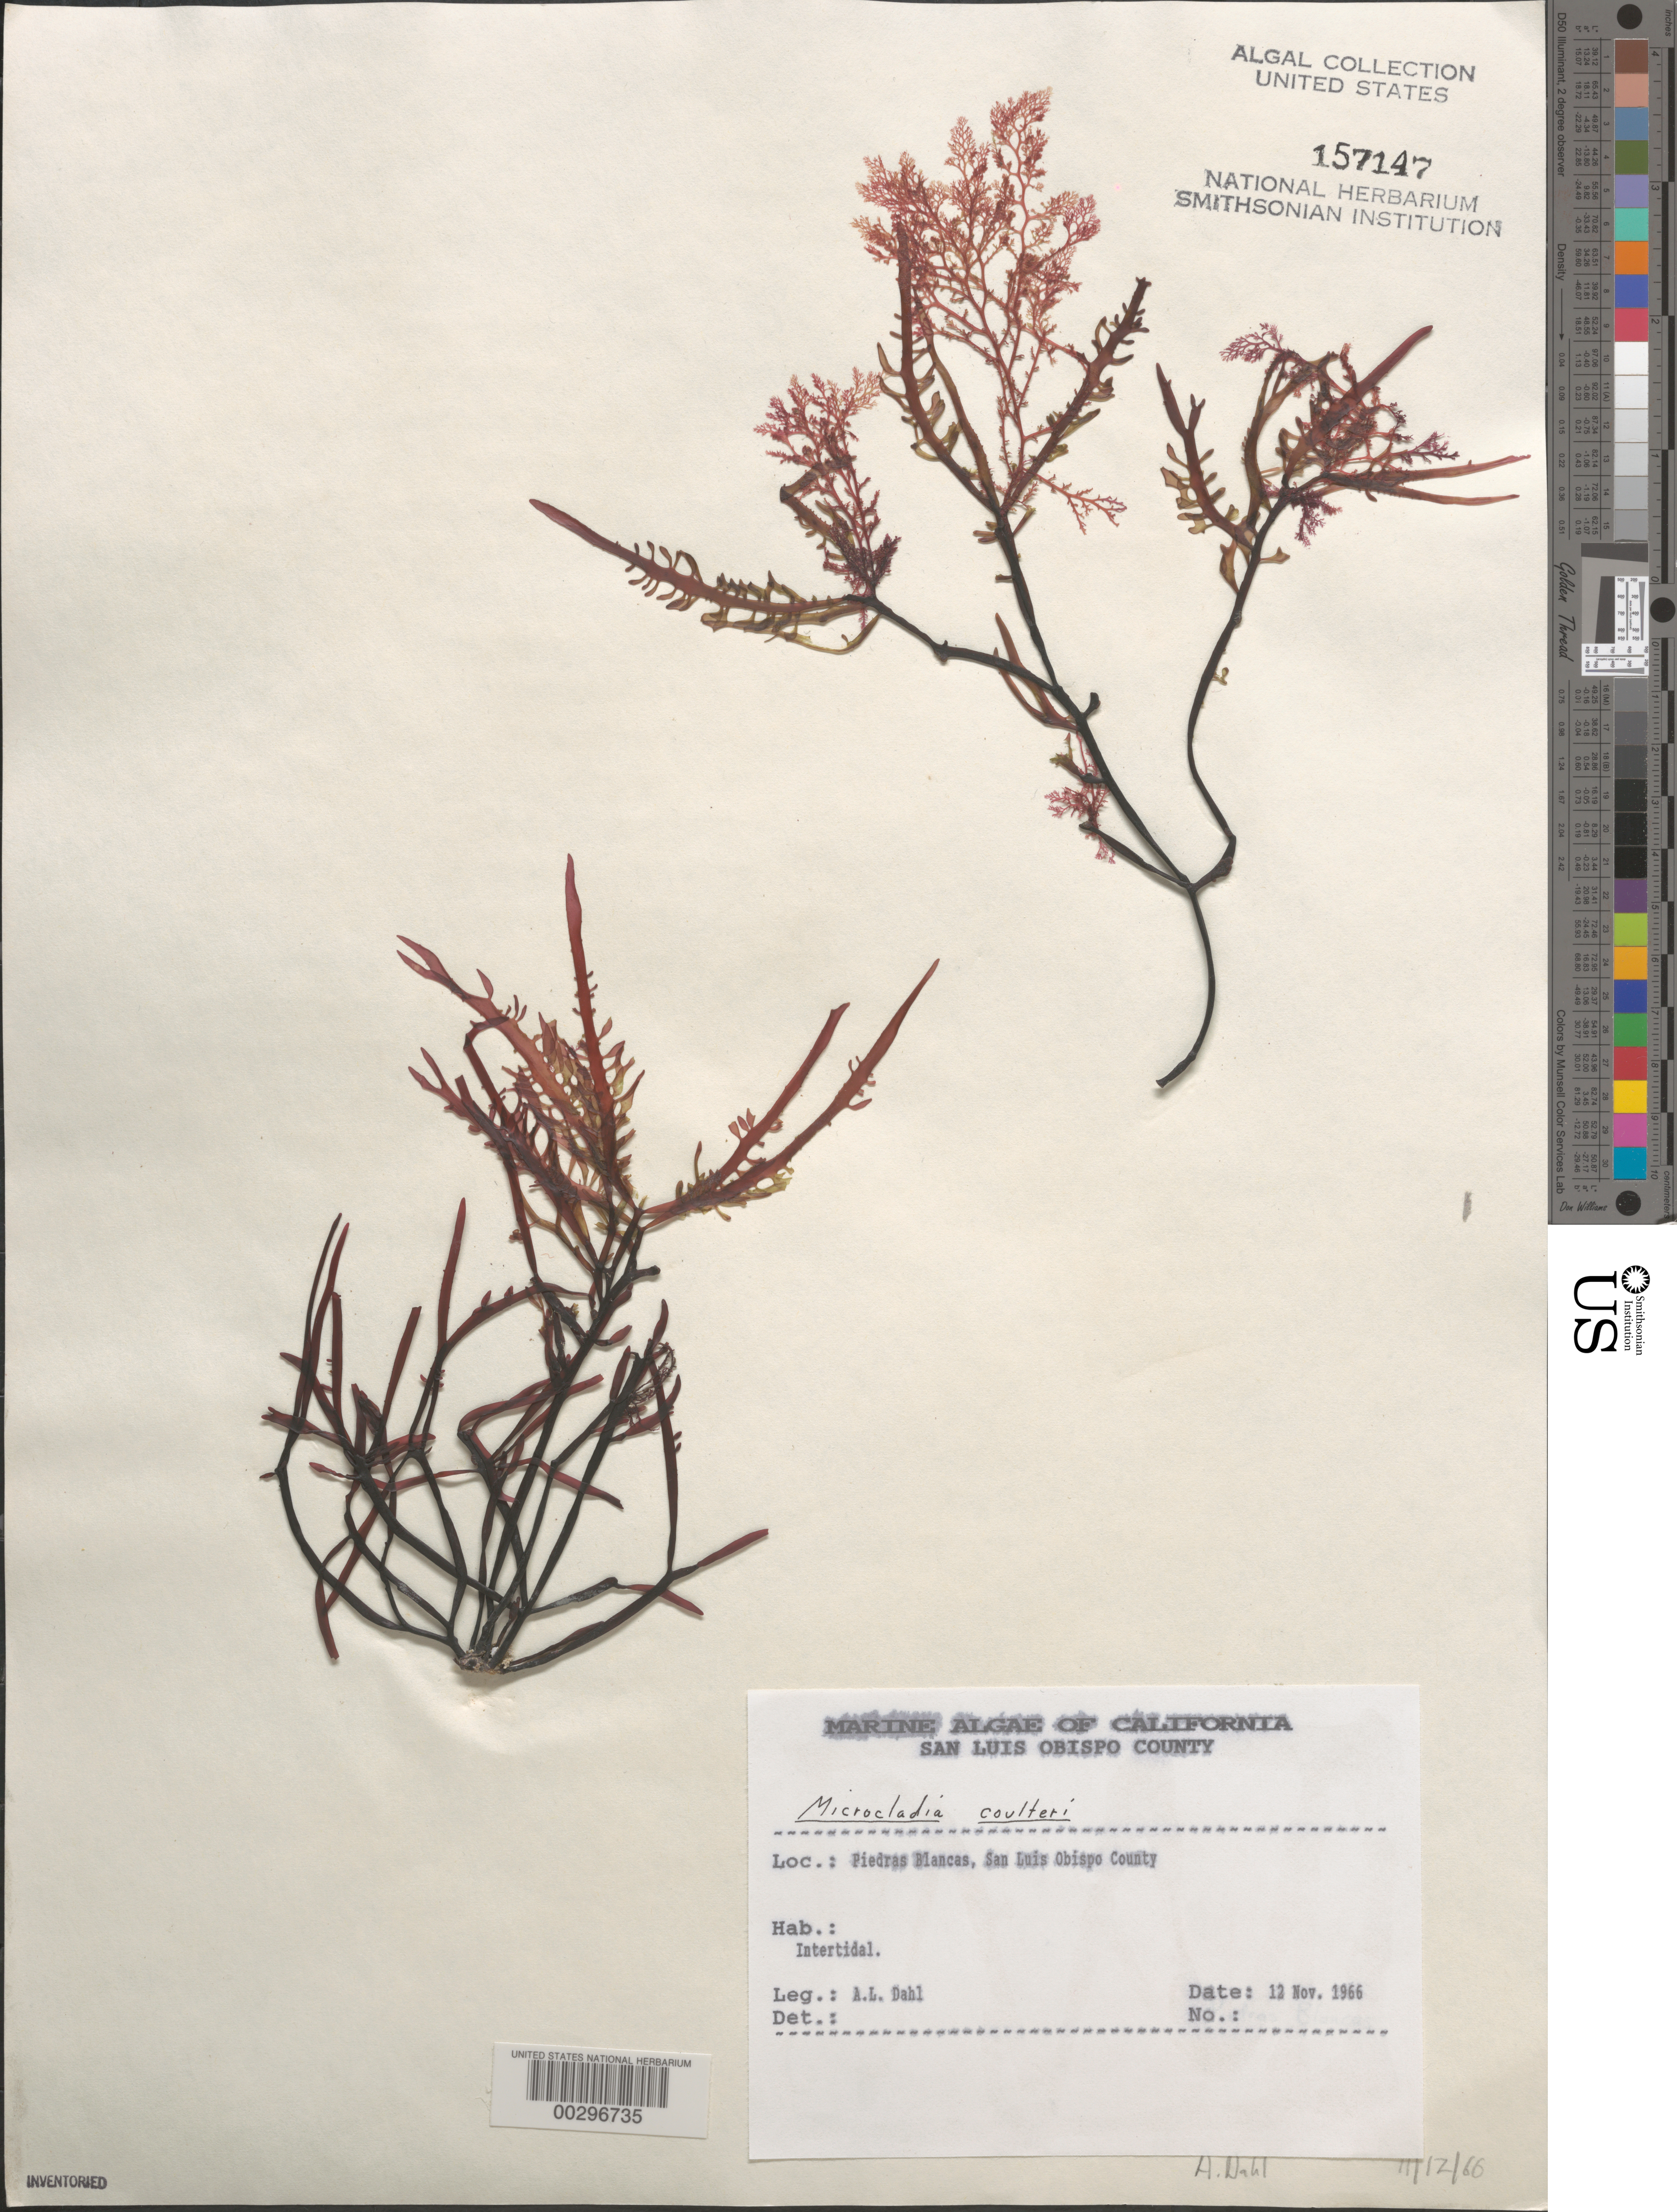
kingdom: Plantae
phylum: Rhodophyta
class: Florideophyceae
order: Ceramiales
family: Ceramiaceae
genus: Microcladia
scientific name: Microcladia coulteri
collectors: A. Dahl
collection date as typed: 12 Nov 1966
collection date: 1966-11-12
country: United States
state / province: California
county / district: San Luis Obispo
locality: Piedras Blancas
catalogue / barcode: US 157147